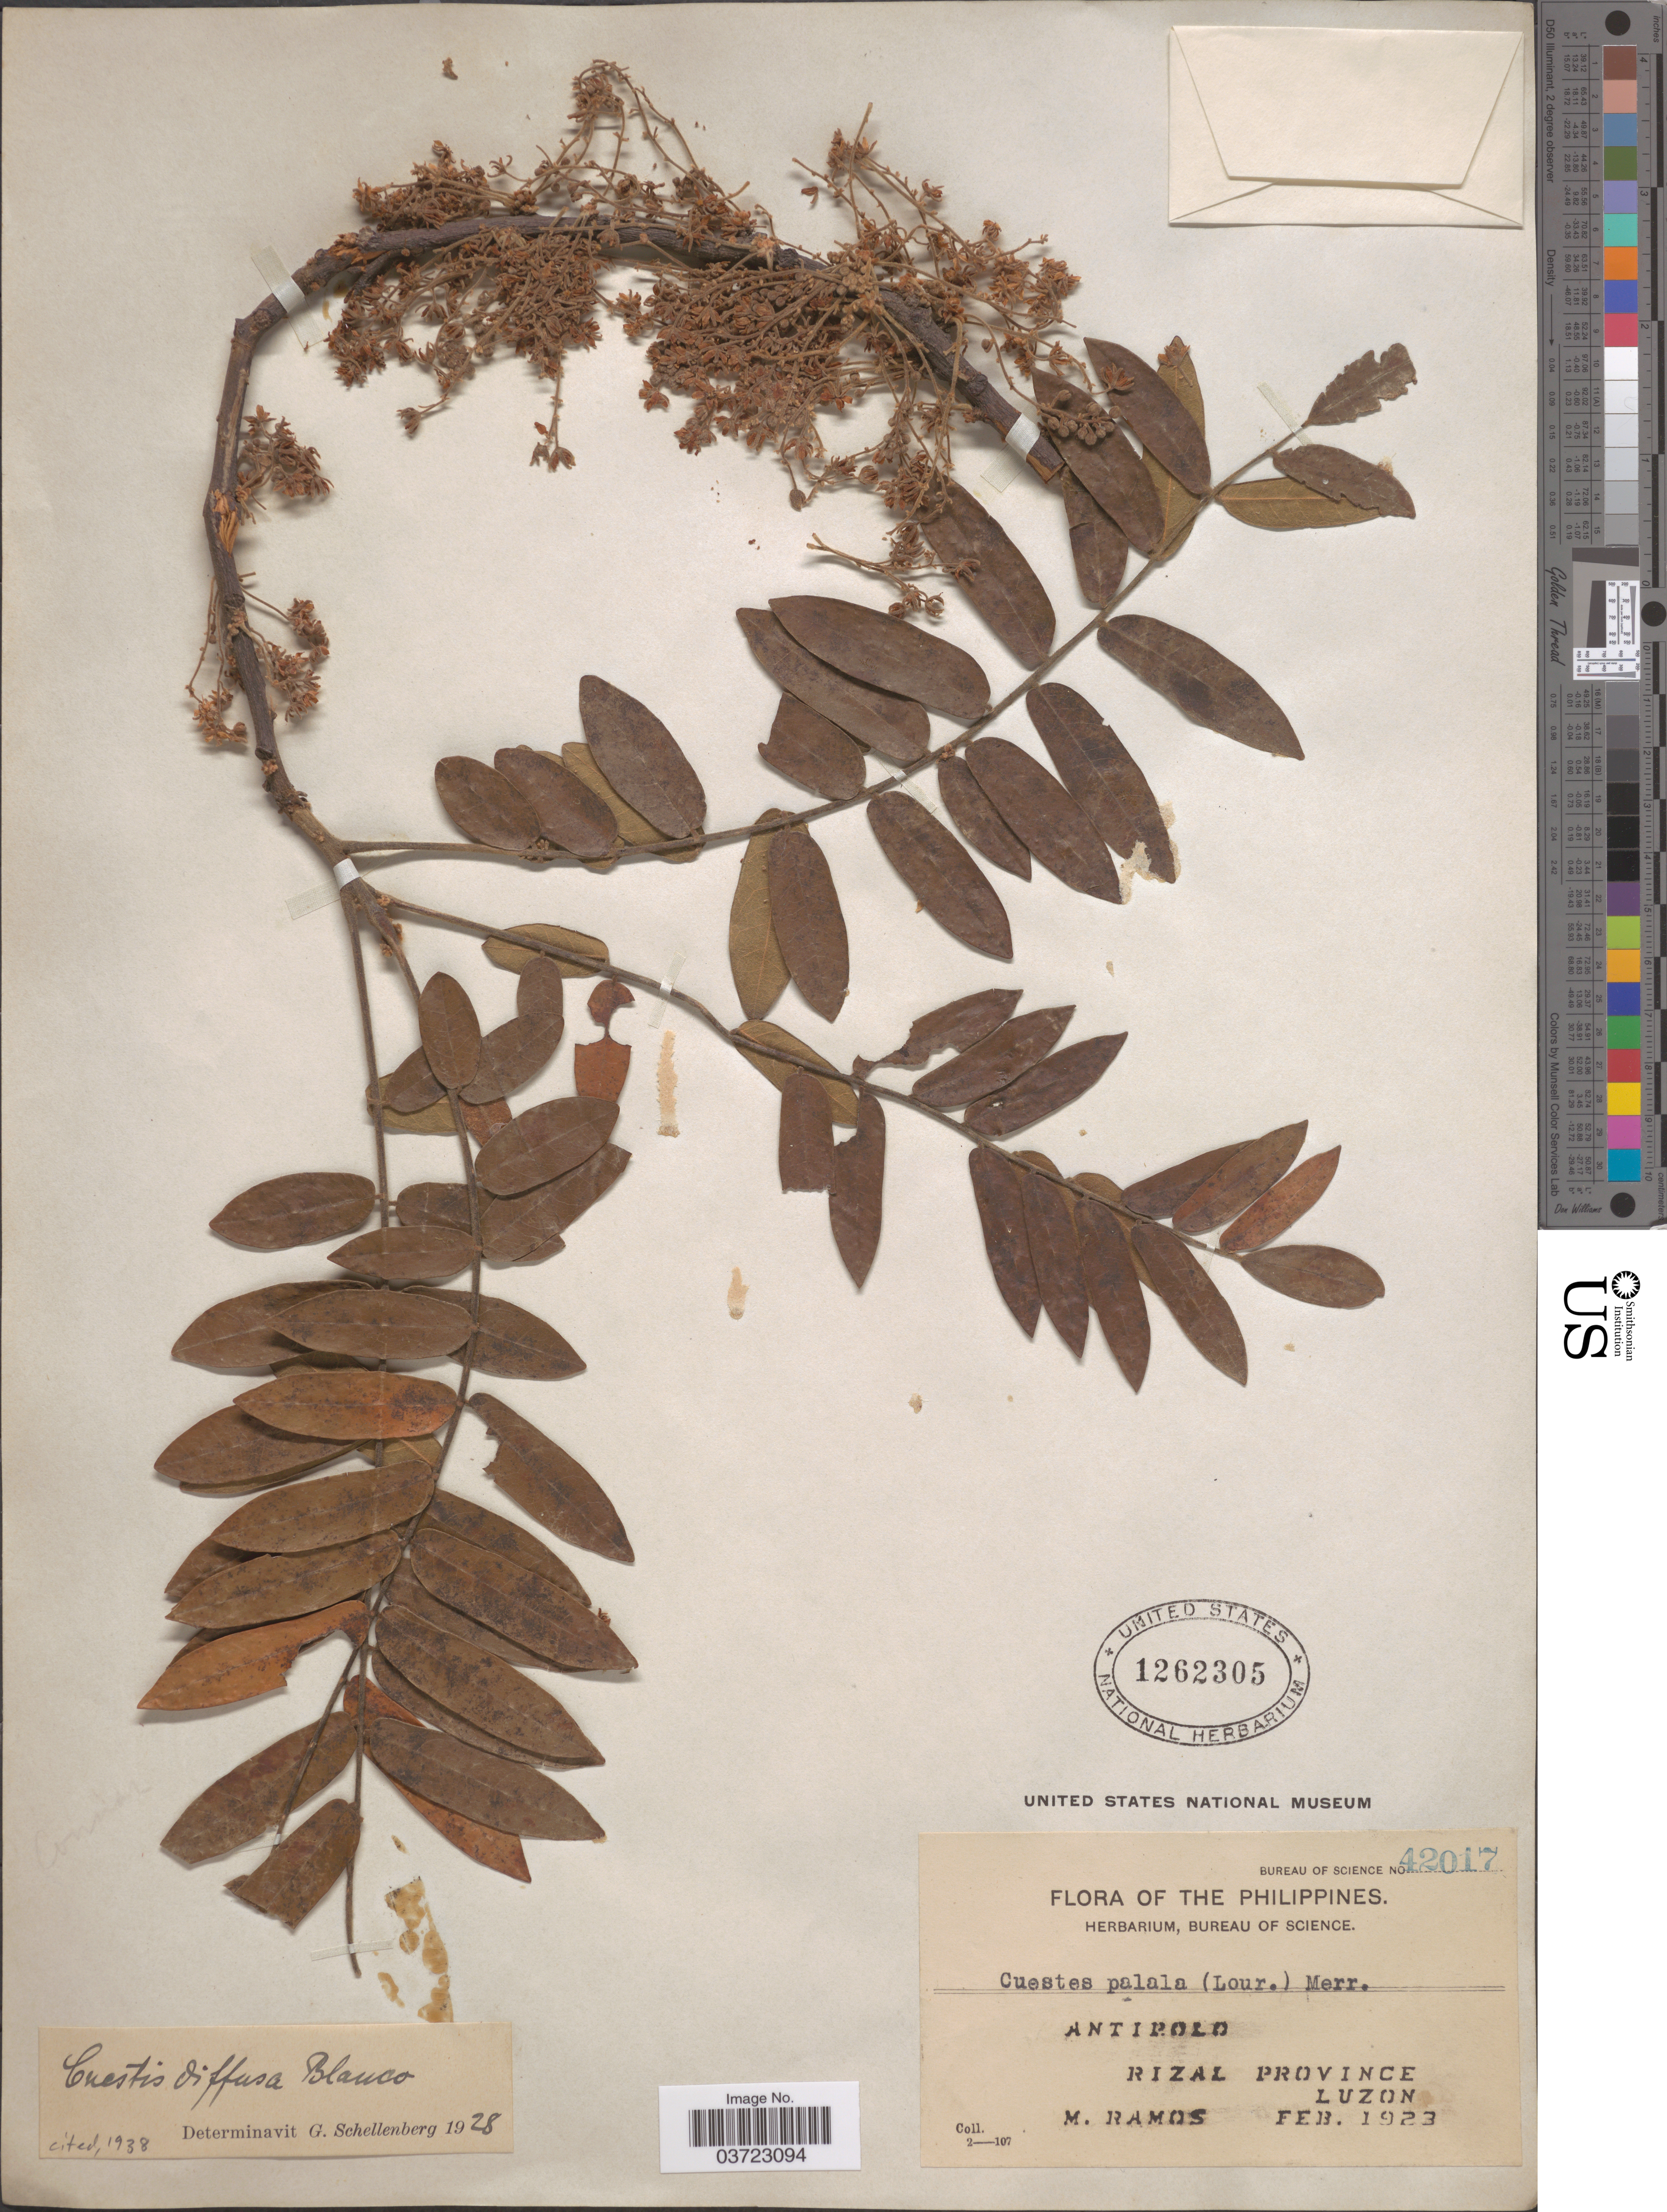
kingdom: Plantae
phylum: Tracheophyta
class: Magnoliopsida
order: Oxalidales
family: Connaraceae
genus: Cnestis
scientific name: Cnestis palala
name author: (Lour.) Merr.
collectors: M. Ramos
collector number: Bureau of Science 42017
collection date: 1923-02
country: Philippines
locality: Antipolo. Rizal Province. Luzon.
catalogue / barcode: US 1262305